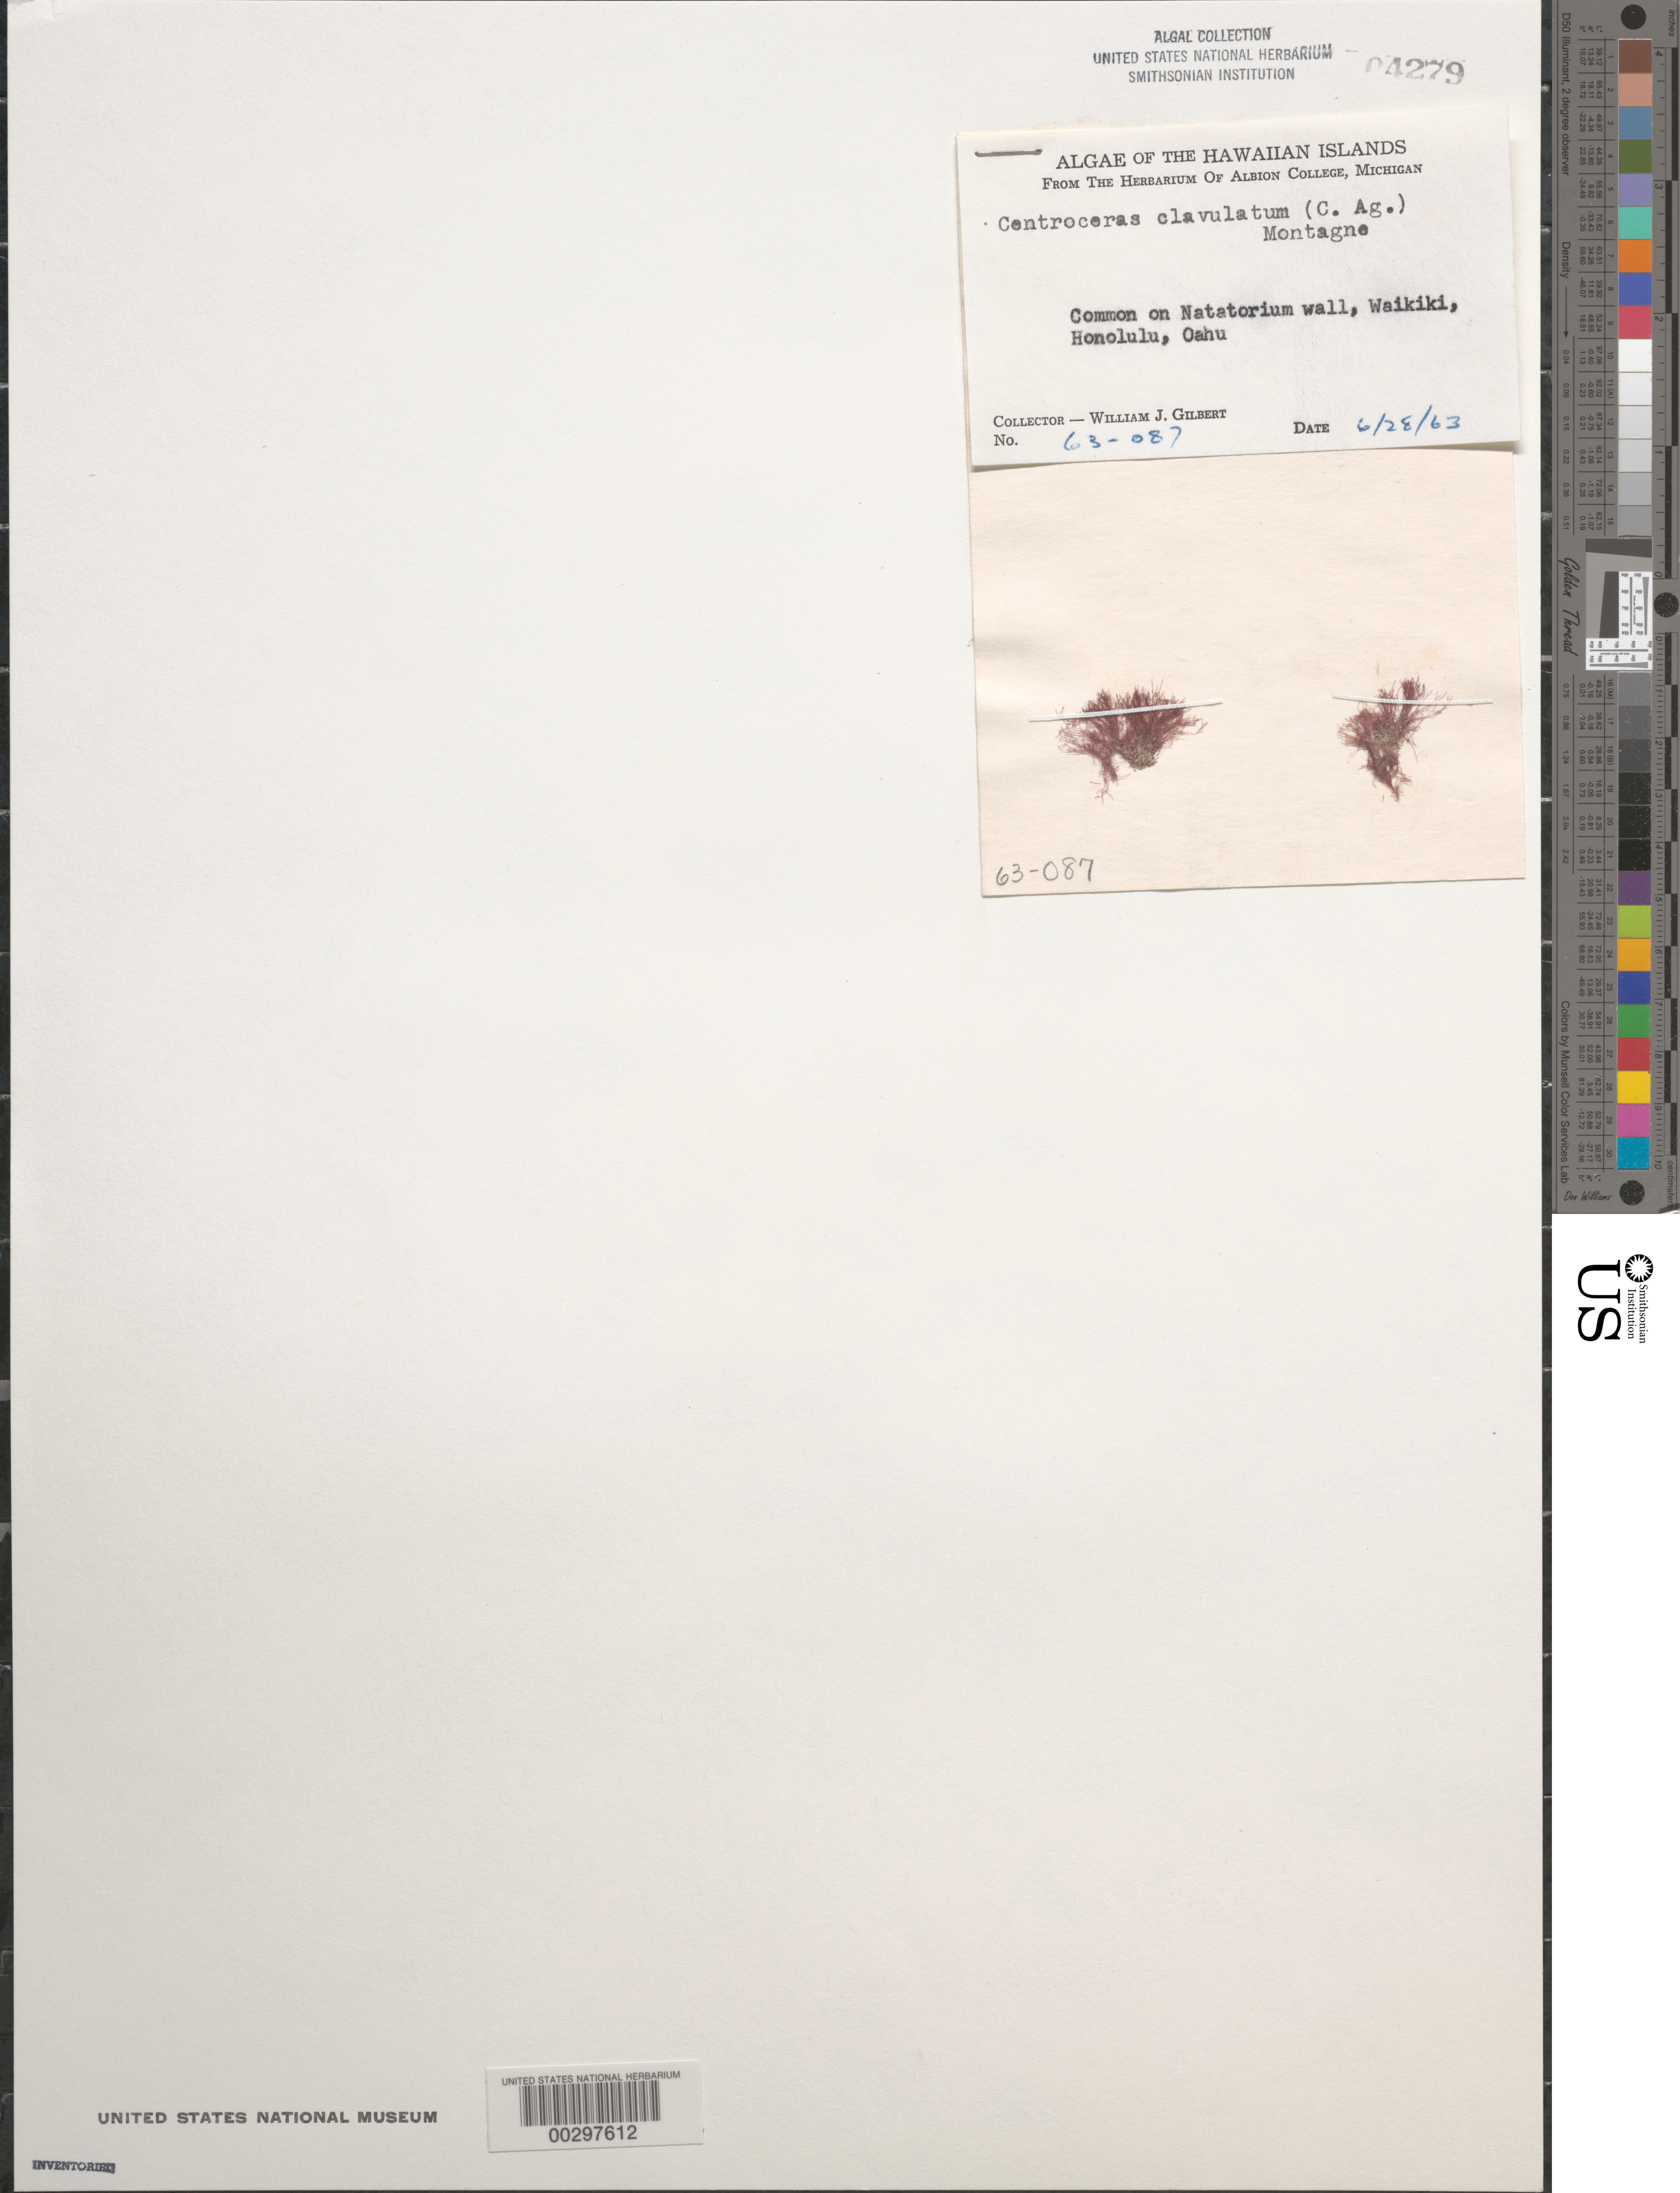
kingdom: Plantae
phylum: Rhodophyta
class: Florideophyceae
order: Ceramiales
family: Ceramiaceae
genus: Centroceras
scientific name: Centroceras clavulatum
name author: (C. Agardh) Mont.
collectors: W. J. Gilbert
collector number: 63-087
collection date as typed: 28 Jun 1963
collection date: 1963-06-28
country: United States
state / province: Hawaii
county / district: Honolulu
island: Oahu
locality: Honolulu, Waikiki, Natatorium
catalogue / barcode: US 4279